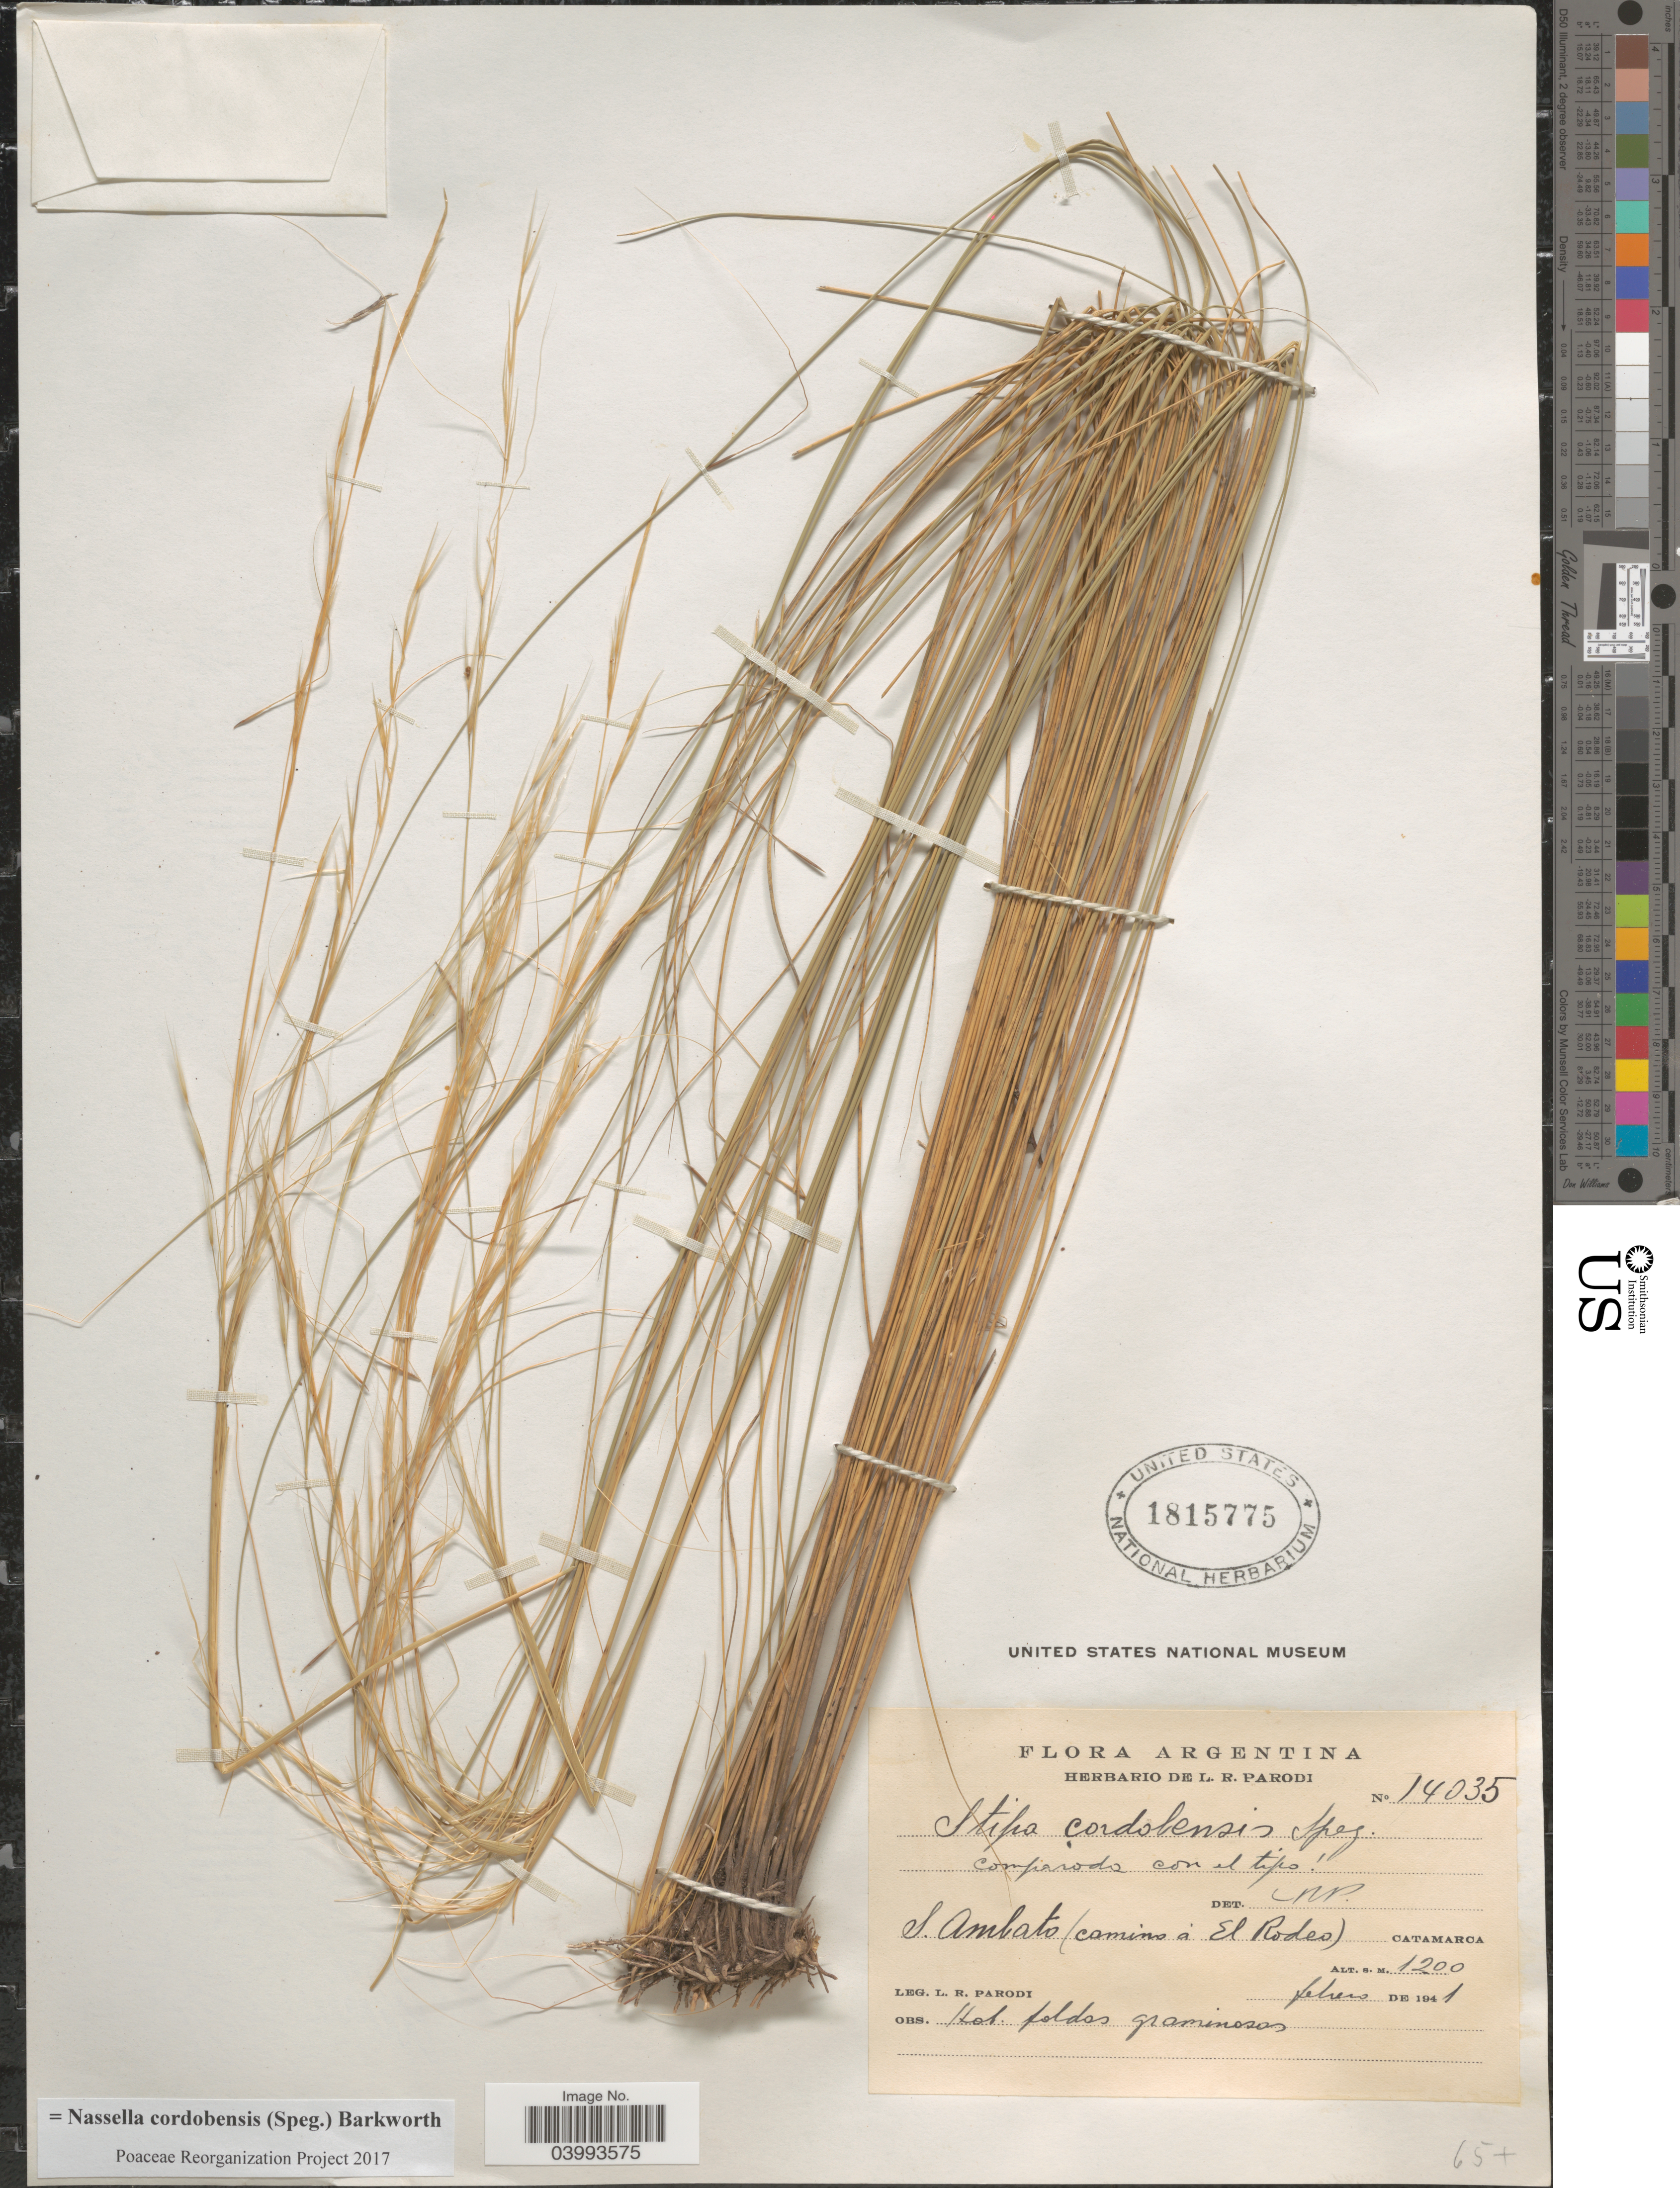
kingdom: Plantae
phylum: Tracheophyta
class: Liliopsida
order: Poales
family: Poaceae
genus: Nassella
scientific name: Nassella cordobensis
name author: (Speg.) Barkworth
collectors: L. R. Parodi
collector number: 14035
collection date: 1941-02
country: Argentina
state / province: Catamarca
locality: S. Ambato (camino á El Rodeo).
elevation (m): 1200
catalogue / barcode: US 1815775